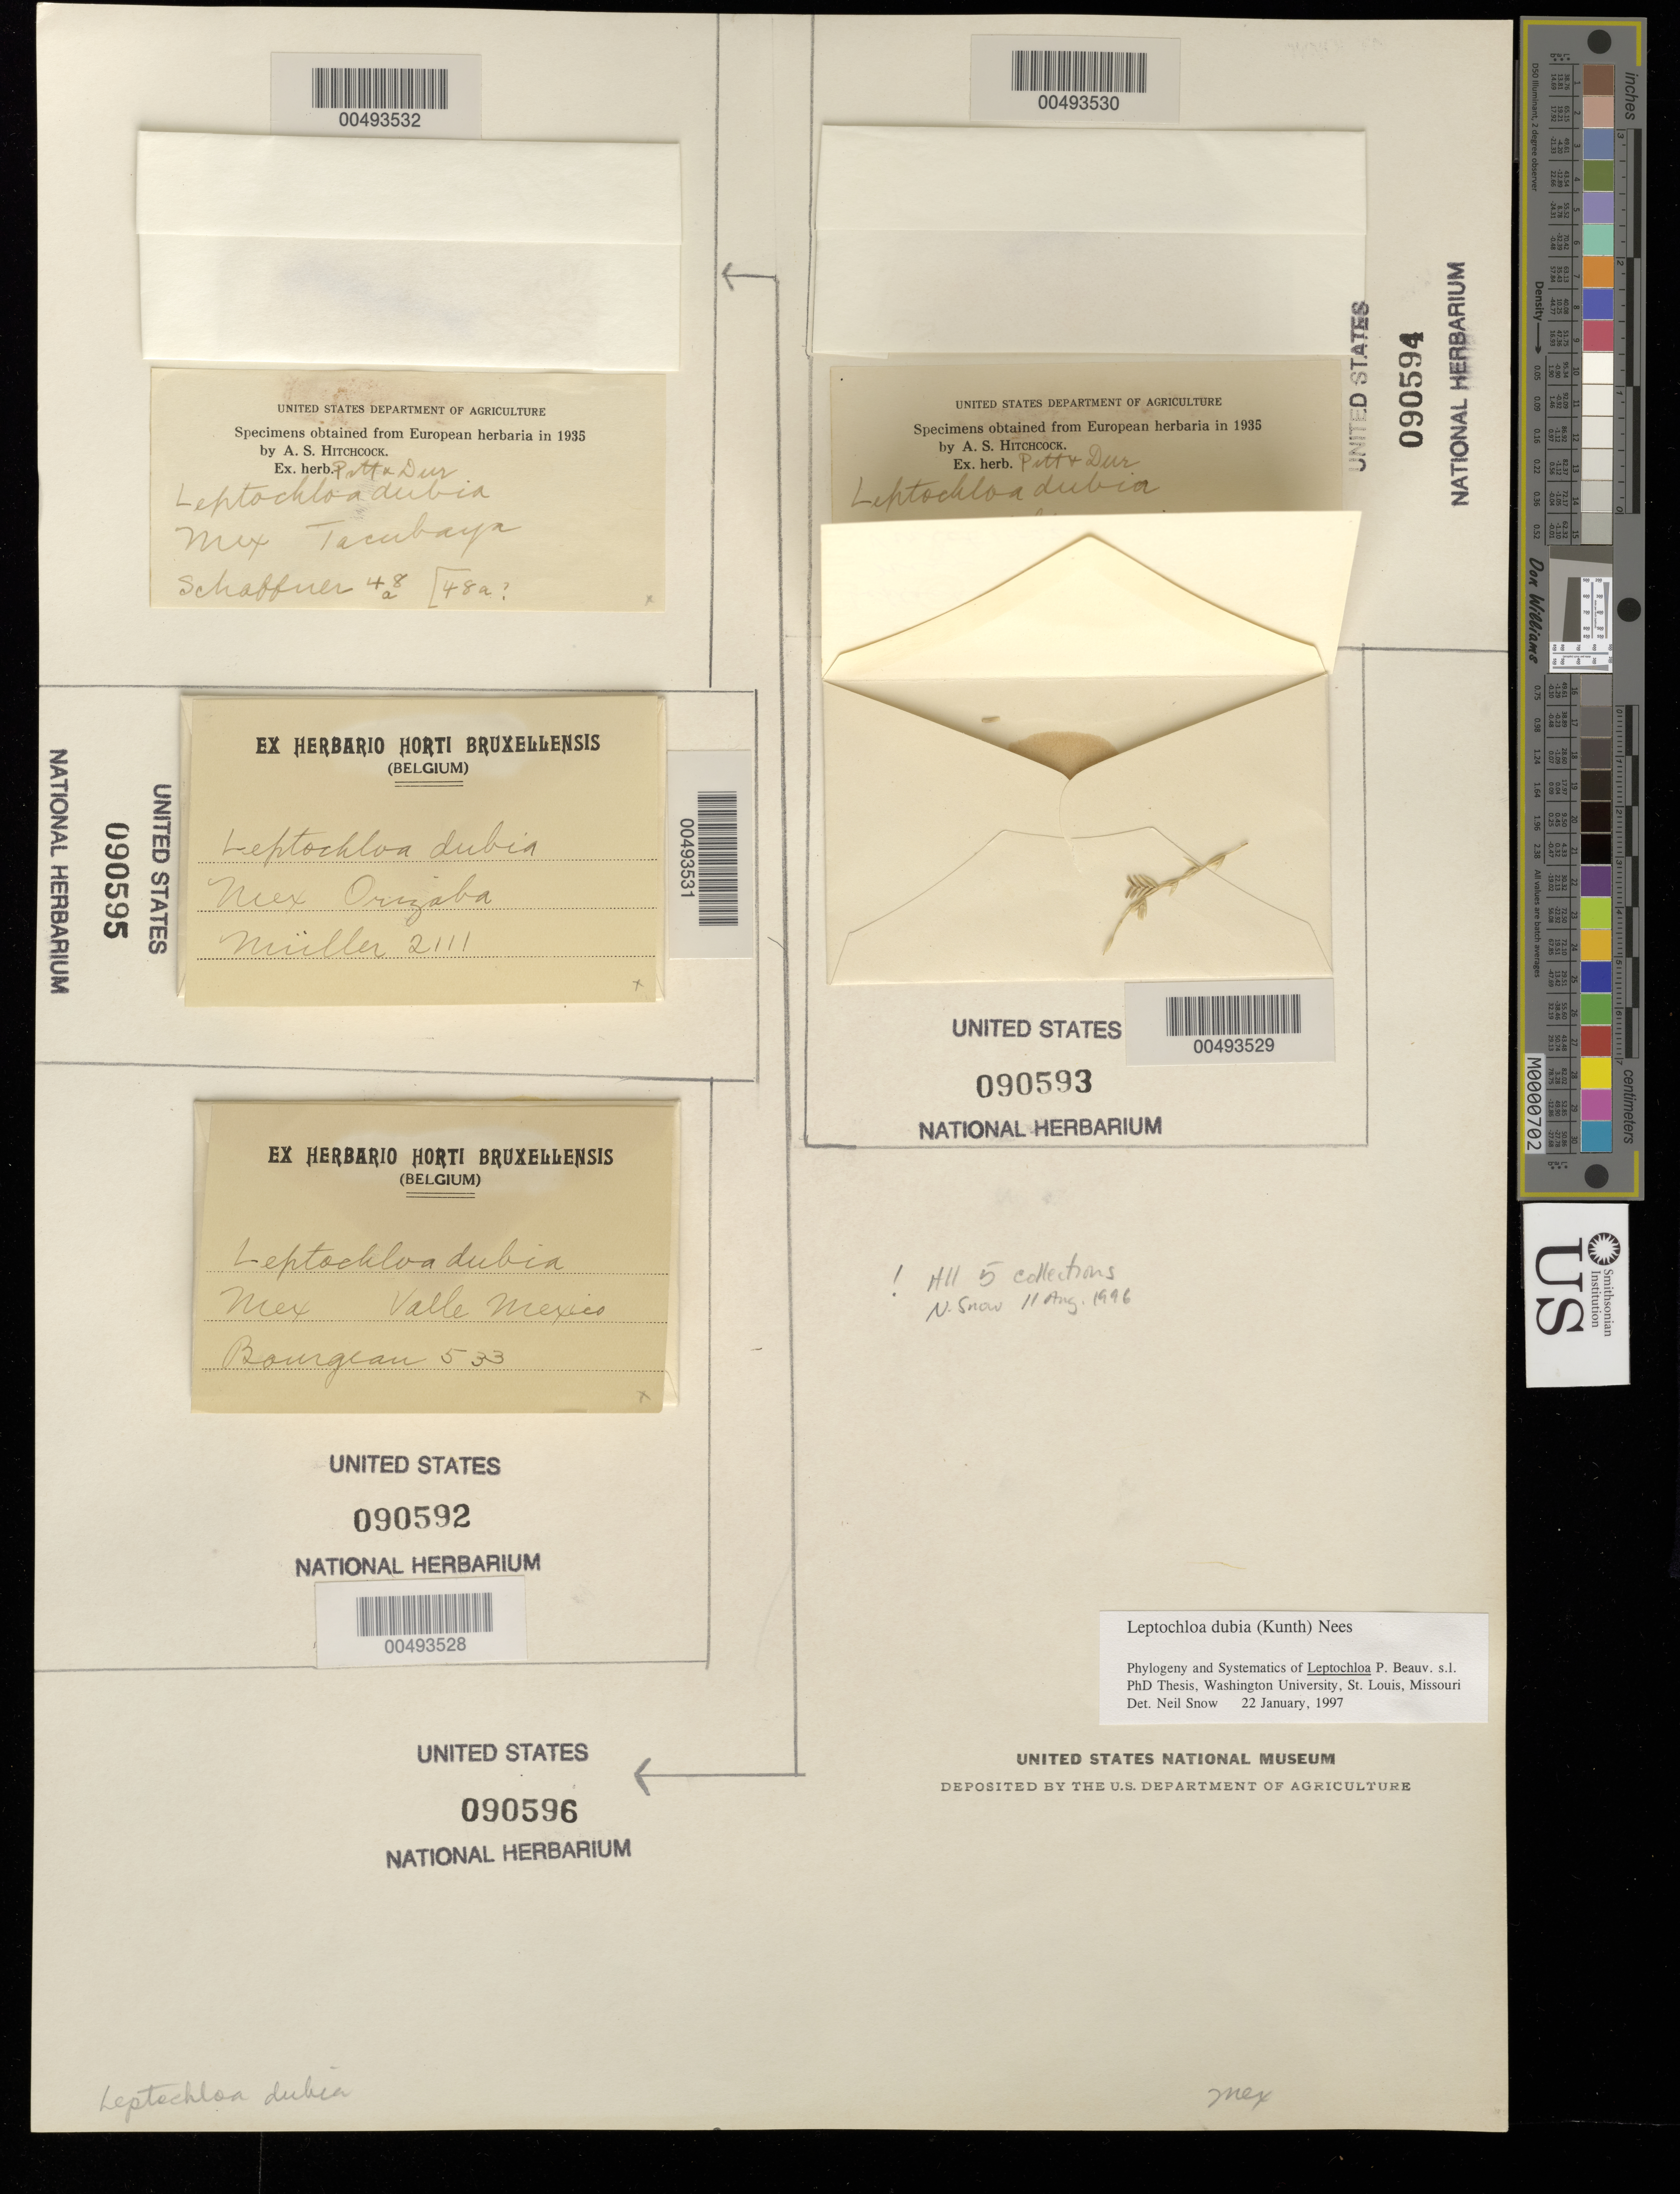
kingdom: Plantae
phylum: Tracheophyta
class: Liliopsida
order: Poales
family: Poaceae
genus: Disakisperma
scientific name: Disakisperma dubium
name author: (Kunth) P.M. Peterson & N. Snow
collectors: M. Virlet d'Aoust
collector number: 1402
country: Mexico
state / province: San Luis Potosi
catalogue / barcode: US 90593